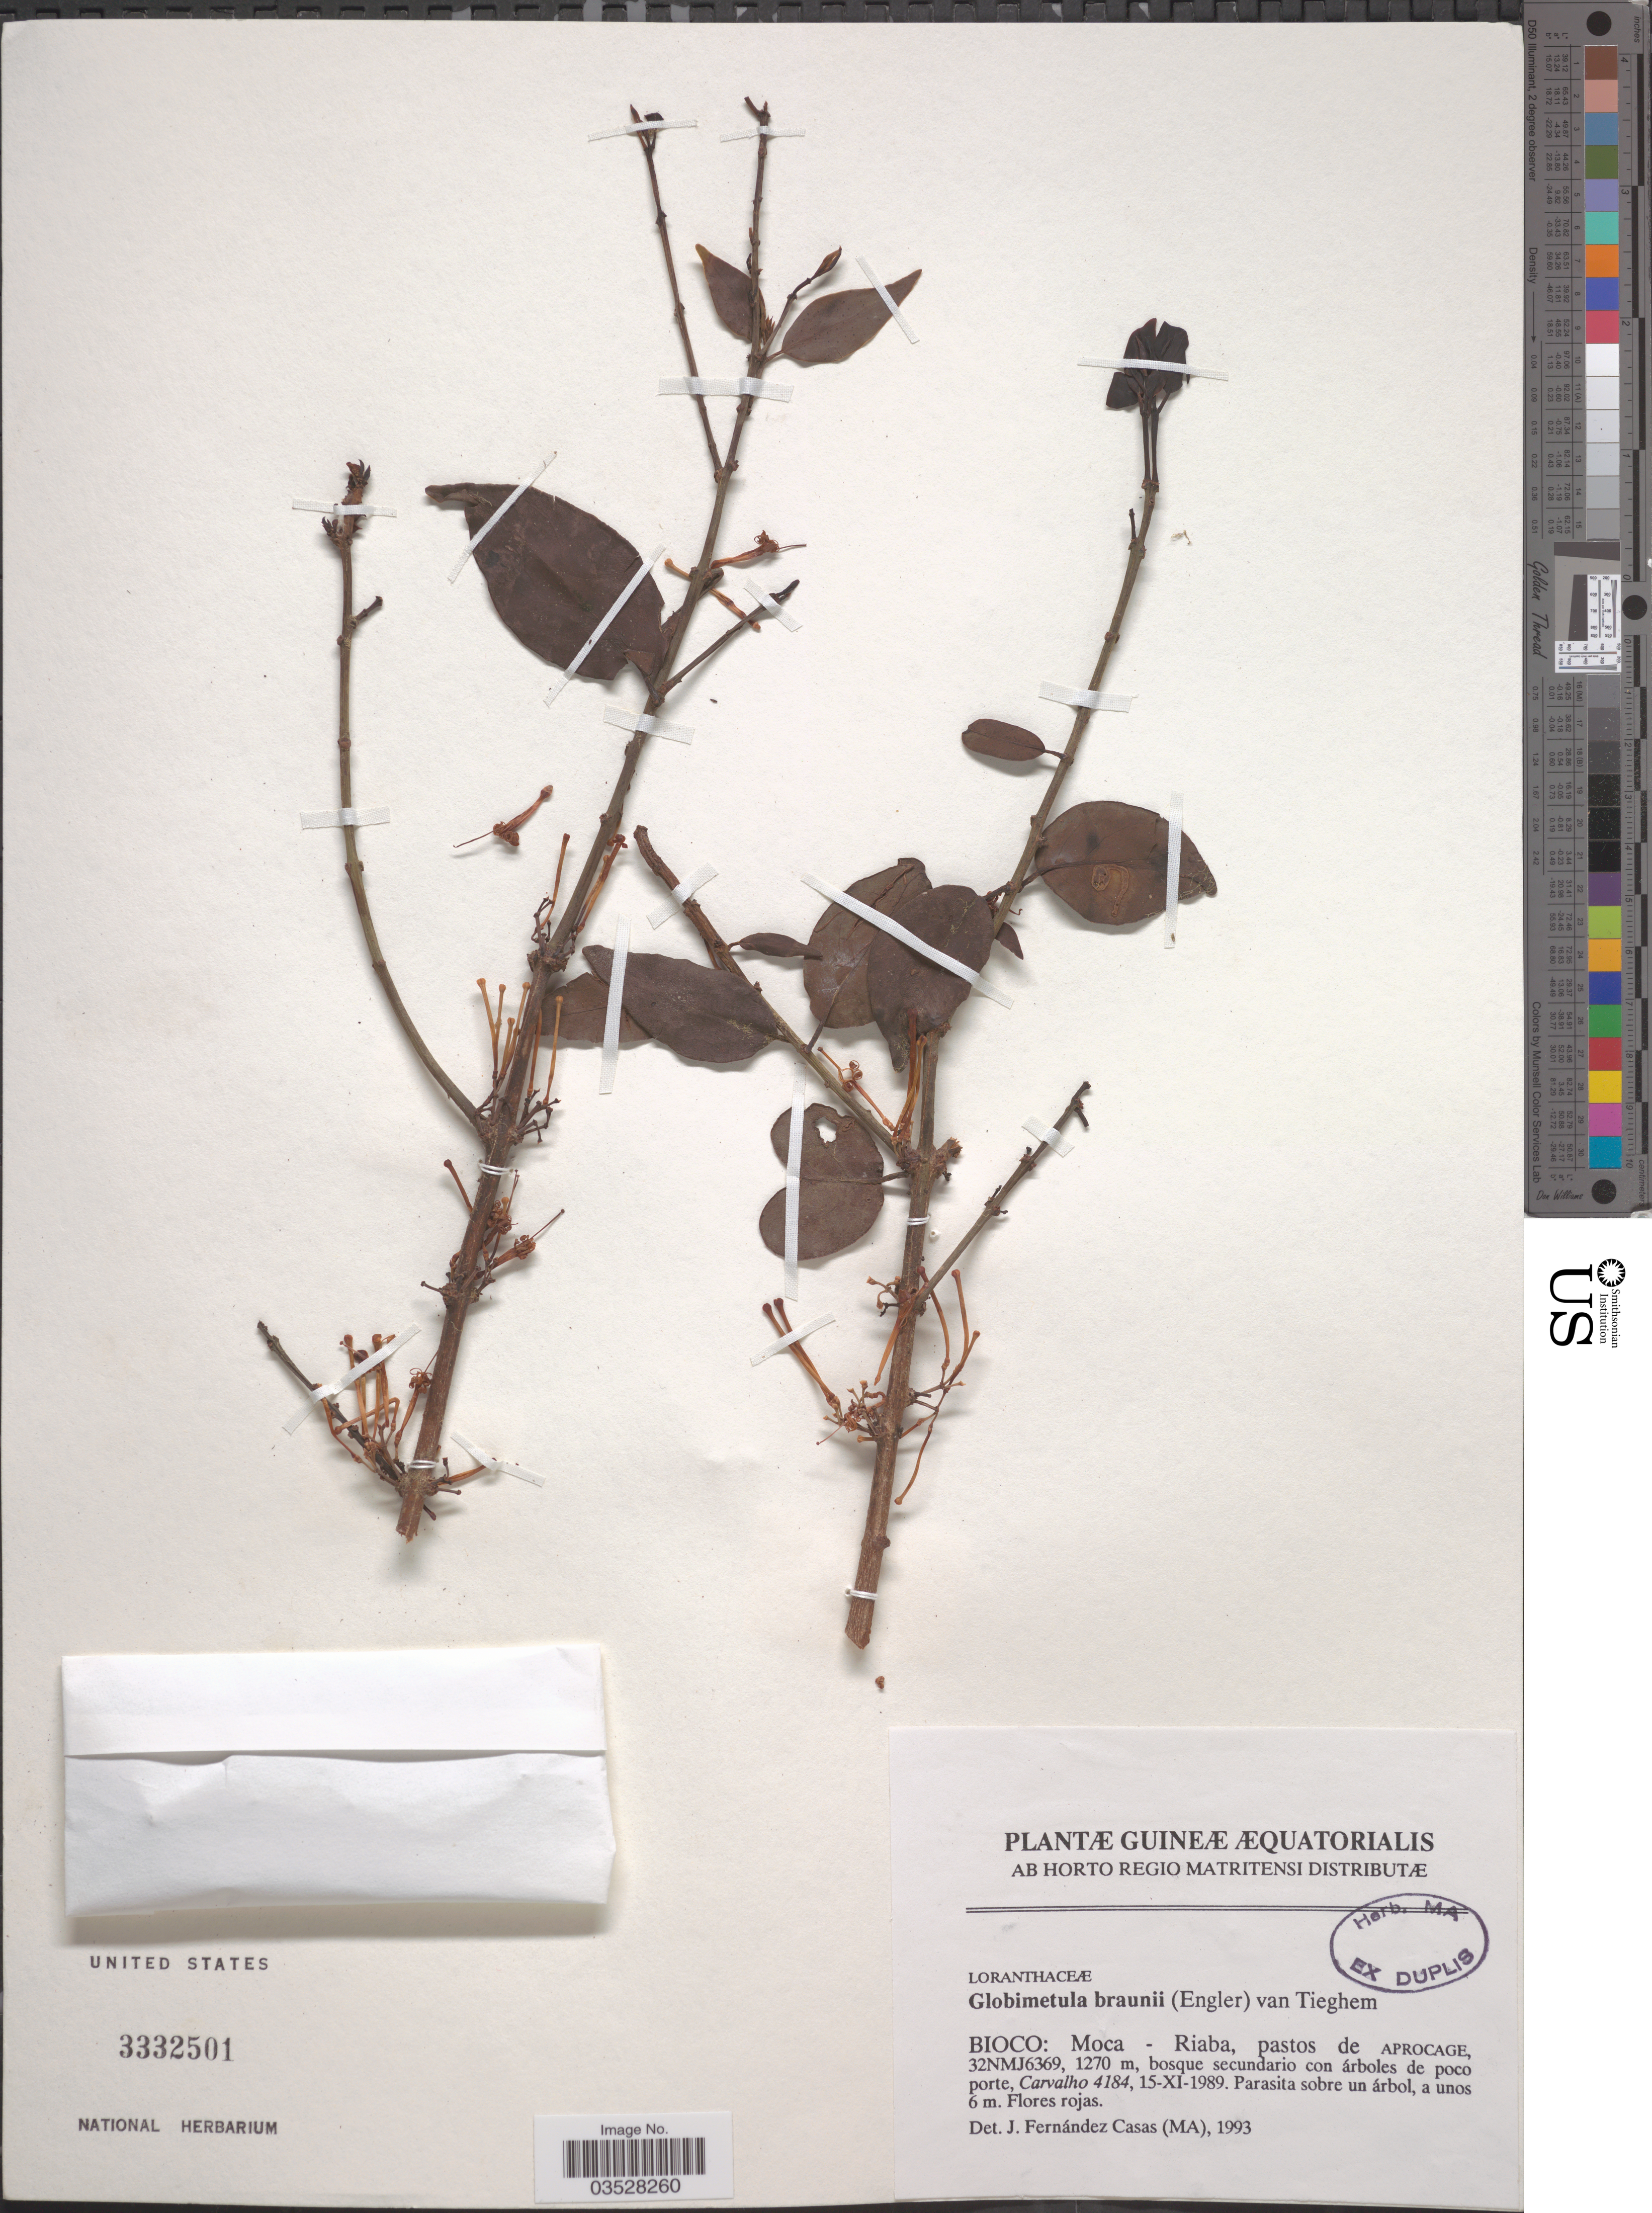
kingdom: Plantae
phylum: Tracheophyta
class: Magnoliopsida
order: Santalales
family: Loranthaceae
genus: Globimetula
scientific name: Globimetula braunii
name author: (Engl.) Tiegh.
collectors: Carvalho, --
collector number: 4184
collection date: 1989-11-15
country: Equatorial Guinea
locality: Guineæ Æquatorialis. Bioco: Moca - Riaba, pastos de Aprocage, 32NMJ6369.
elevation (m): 1270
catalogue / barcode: US 3332501